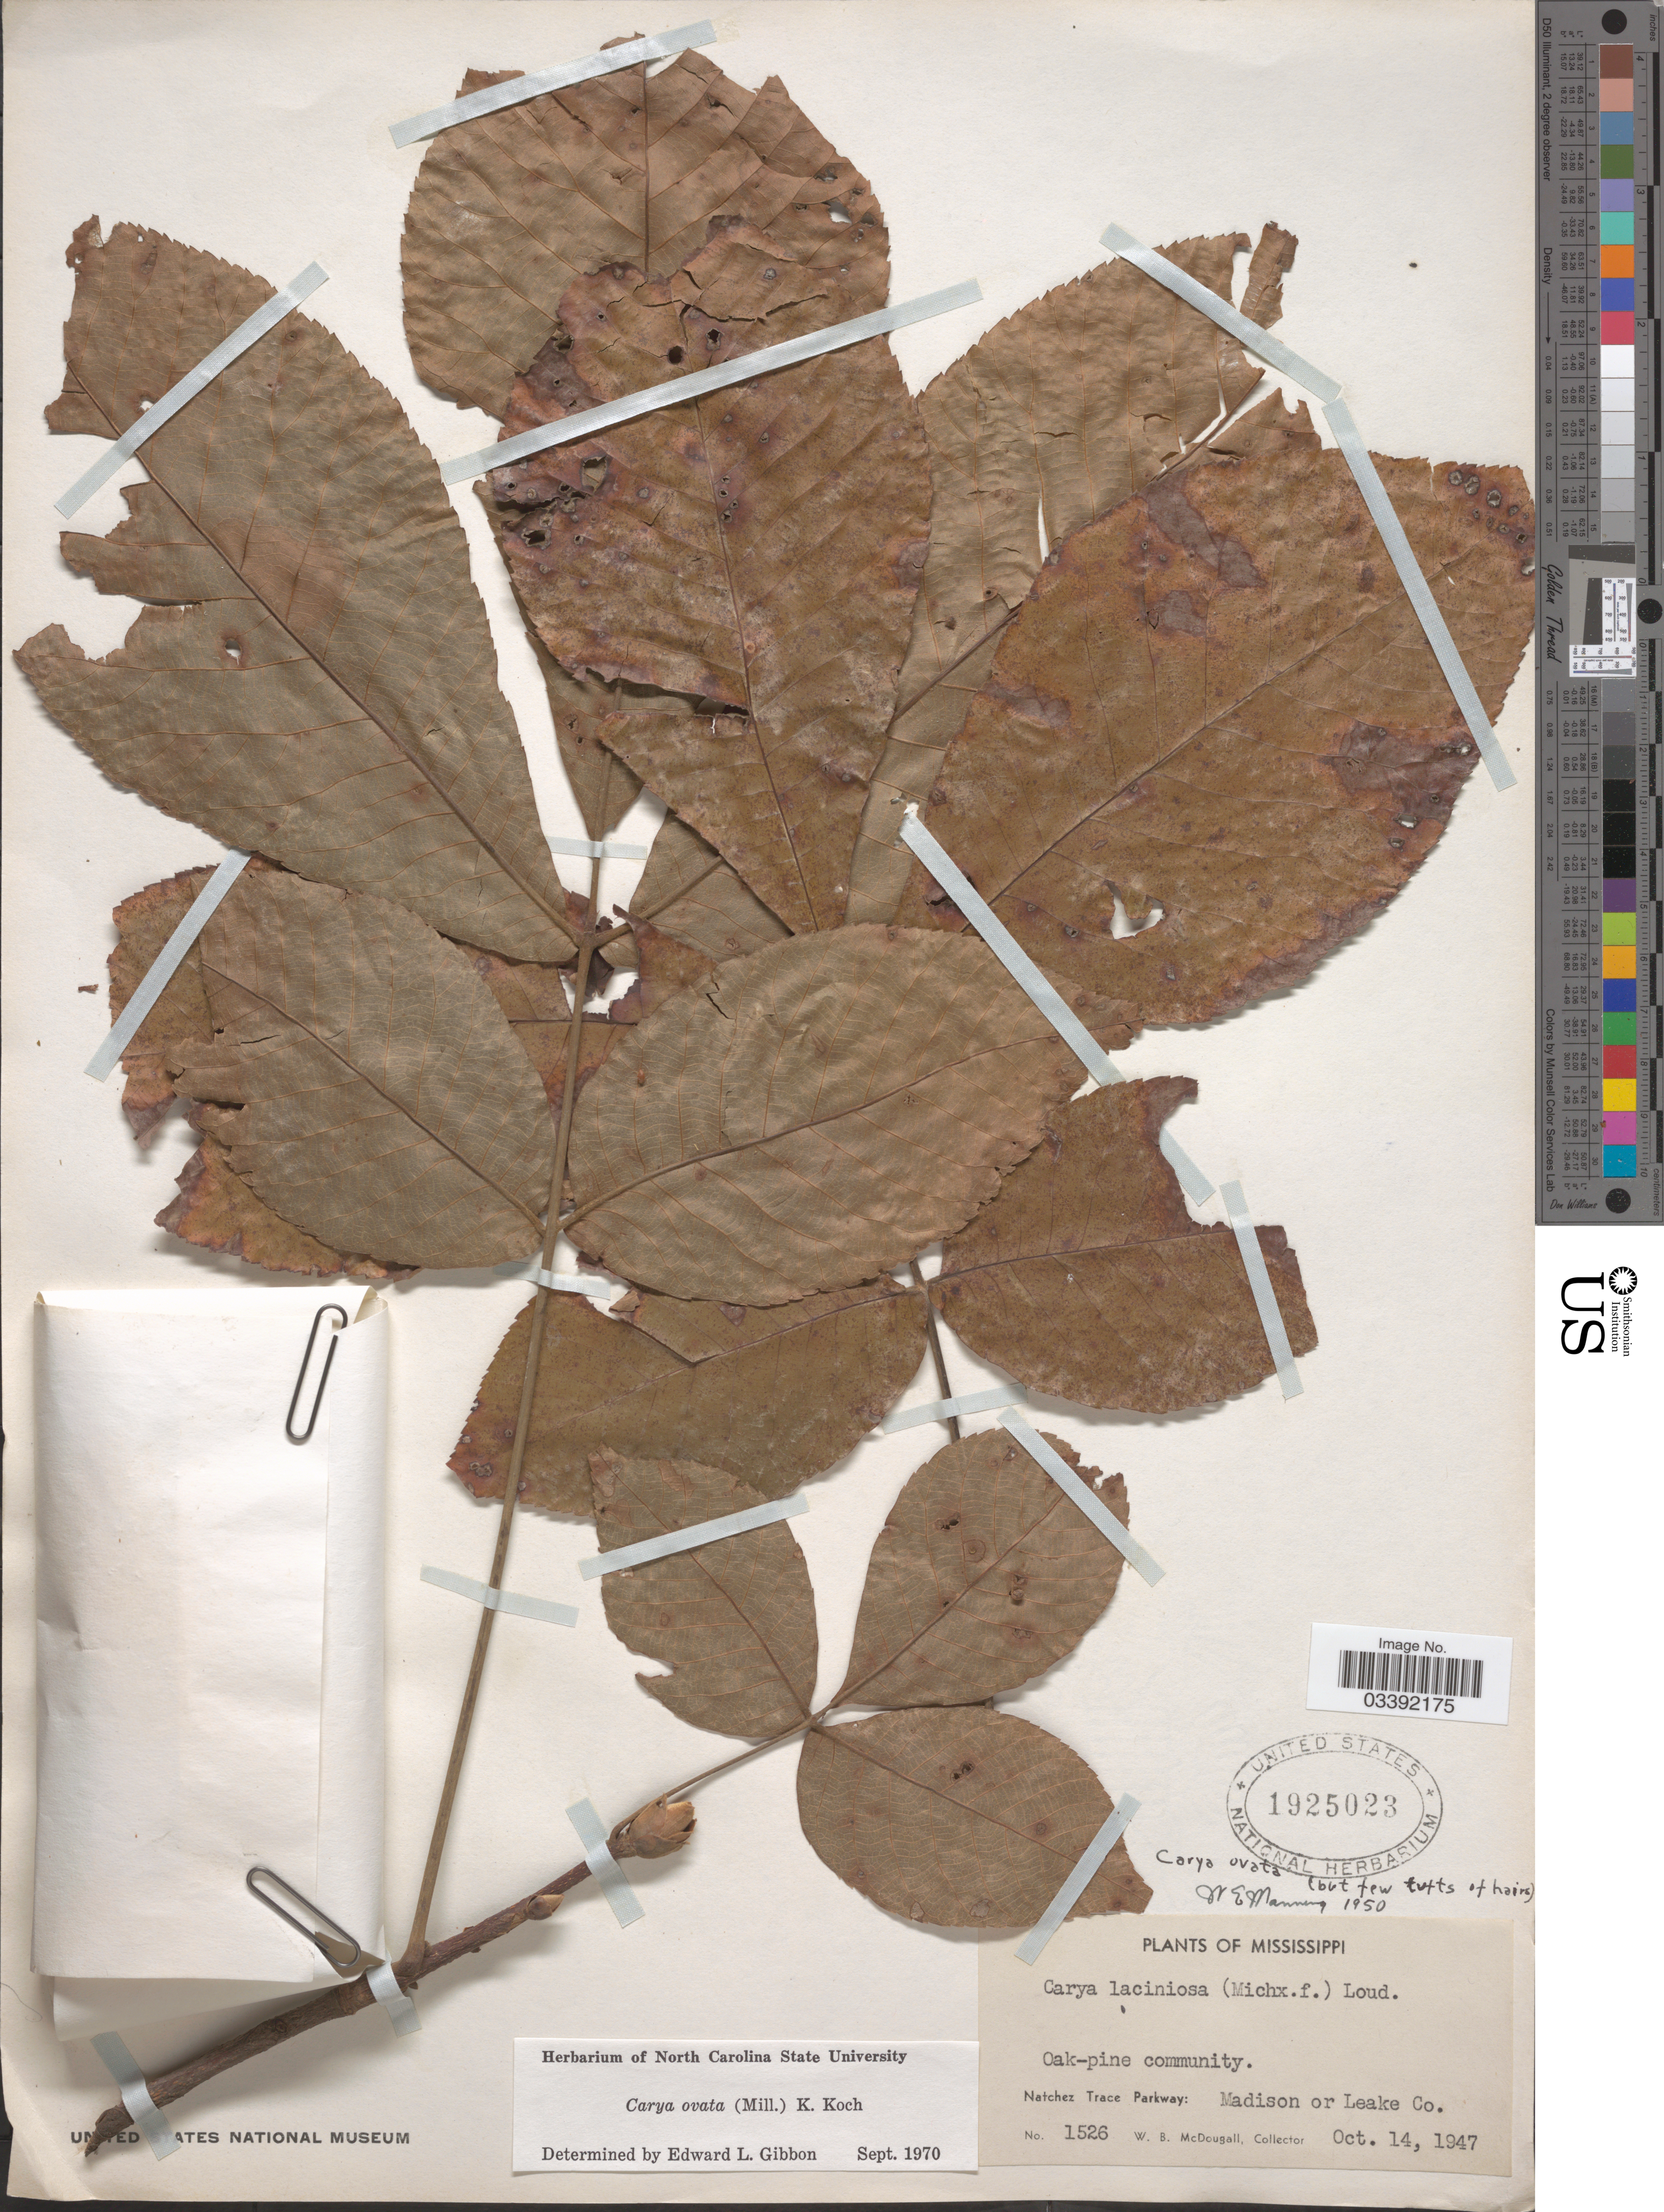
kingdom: Plantae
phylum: Tracheophyta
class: Magnoliopsida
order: Fagales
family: Juglandaceae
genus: Carya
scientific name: Carya ovata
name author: (Mill.) K. Koch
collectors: W. B. McDougall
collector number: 1526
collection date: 1947-10-14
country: United States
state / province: Mississippi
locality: Natchez Trace Parkway: Madison or Leake Co.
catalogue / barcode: US 1925023